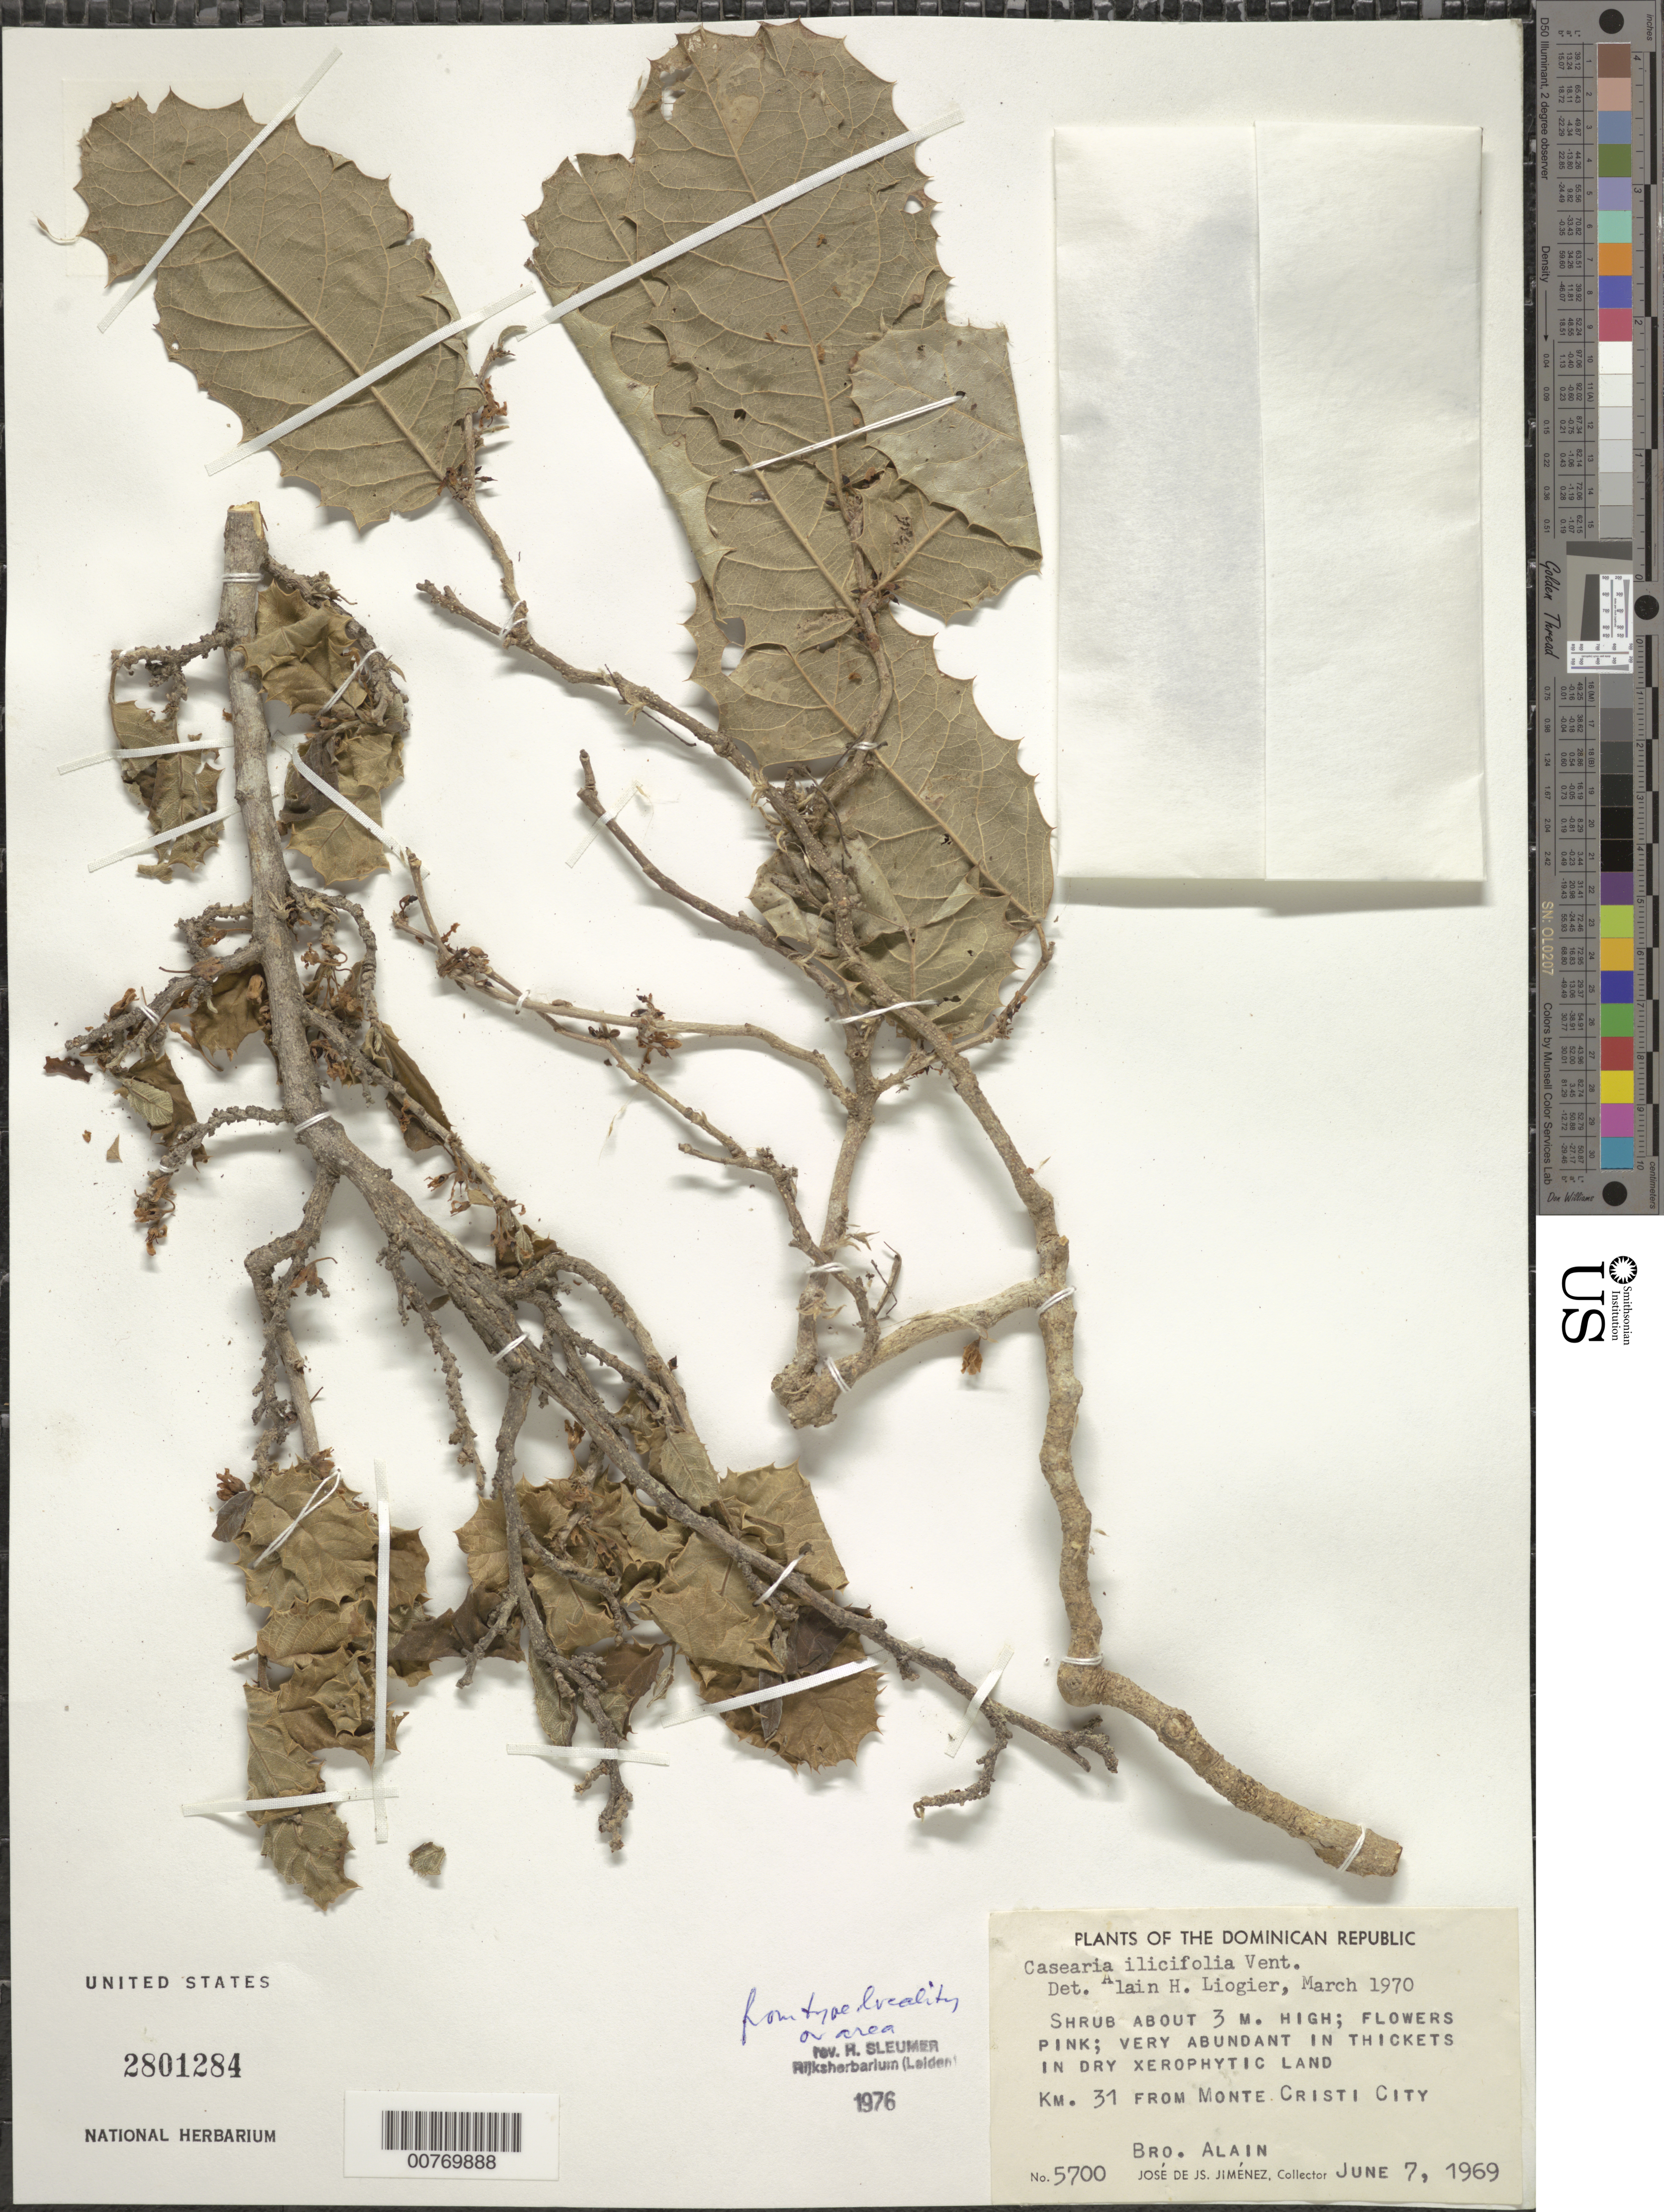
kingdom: Plantae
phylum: Tracheophyta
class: Magnoliopsida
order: Malpighiales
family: Salicaceae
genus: Casearia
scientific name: Casearia ilicifolia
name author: Vent.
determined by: Sleumer, H. O.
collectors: A. H. Liogier & J. J. Jiménez Almonte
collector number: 5700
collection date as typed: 07 Jun 1969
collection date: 1969-06-07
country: Dominican Republic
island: Hispaniola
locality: Km 31 from Monte Cristi City.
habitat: In thickets, dry xerophytic land.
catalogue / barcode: US 2801284